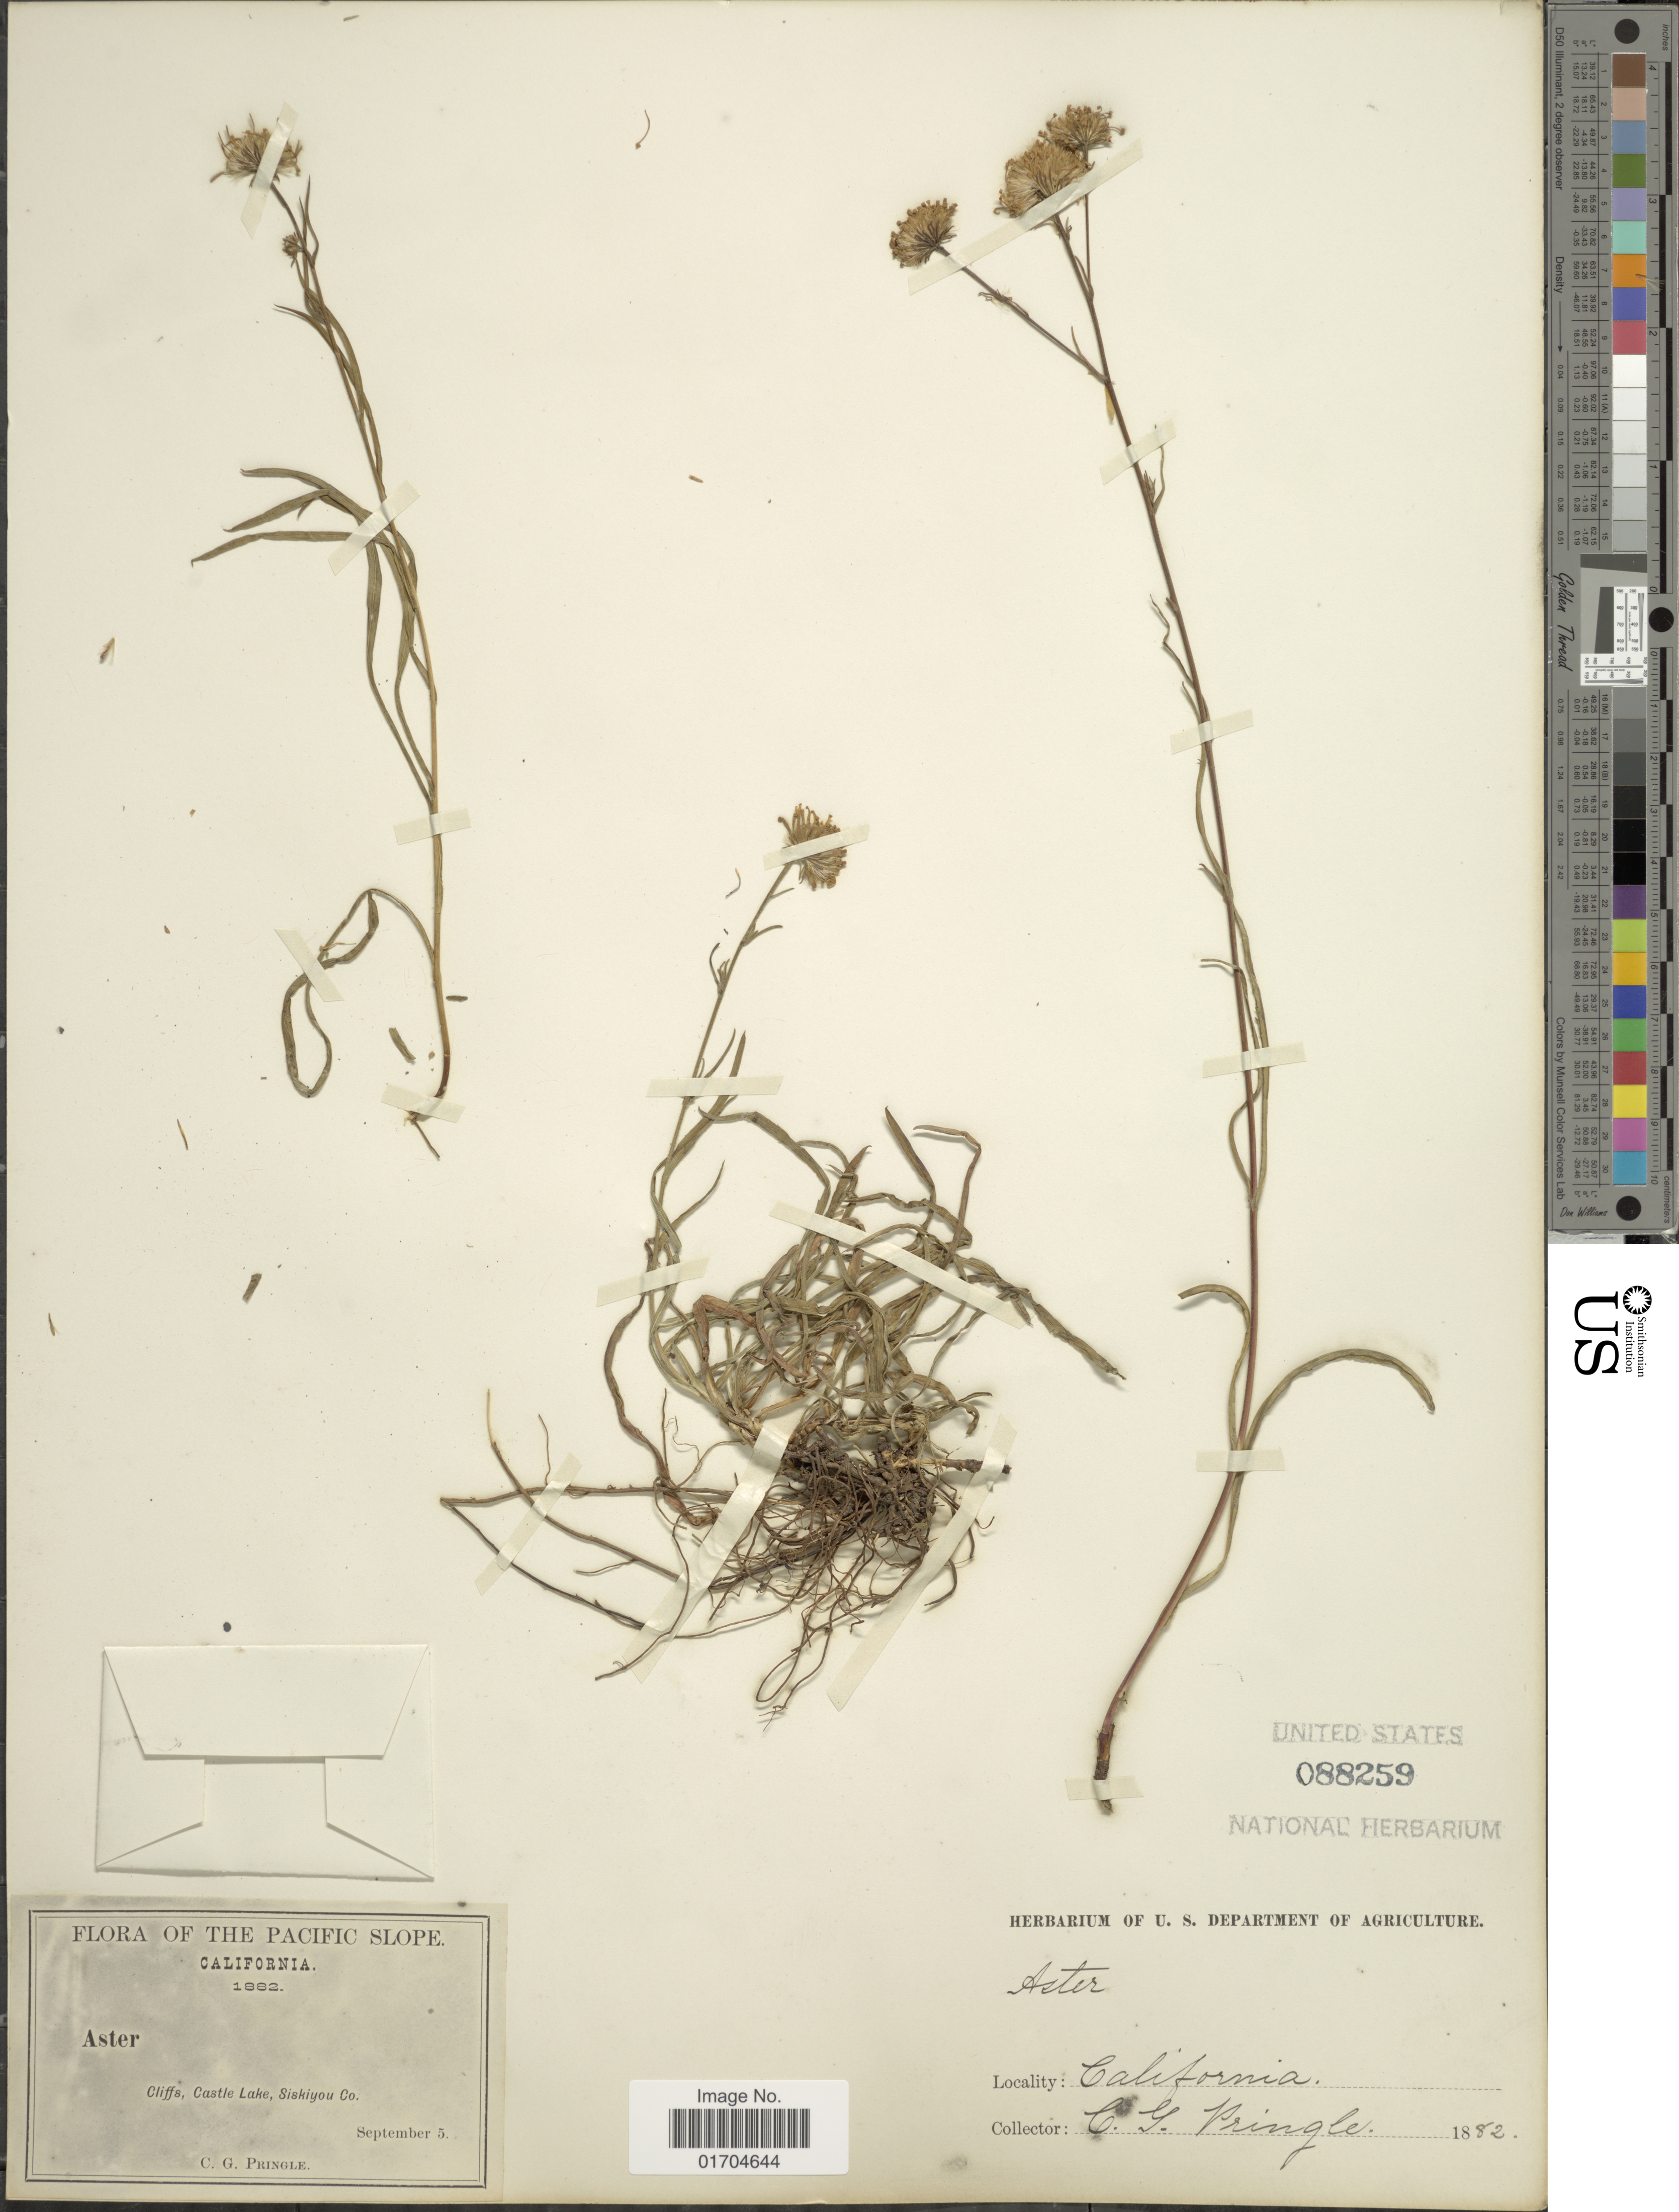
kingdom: Plantae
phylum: Tracheophyta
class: Magnoliopsida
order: Asterales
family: Asteraceae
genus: Symphyotrichum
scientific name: Symphyotrichum sp.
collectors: C. G. Pringle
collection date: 1882-09-05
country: United States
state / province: California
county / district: Siskiyou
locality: Cliffs, Castle Lake, Siskiyou Co.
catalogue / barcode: US 88259